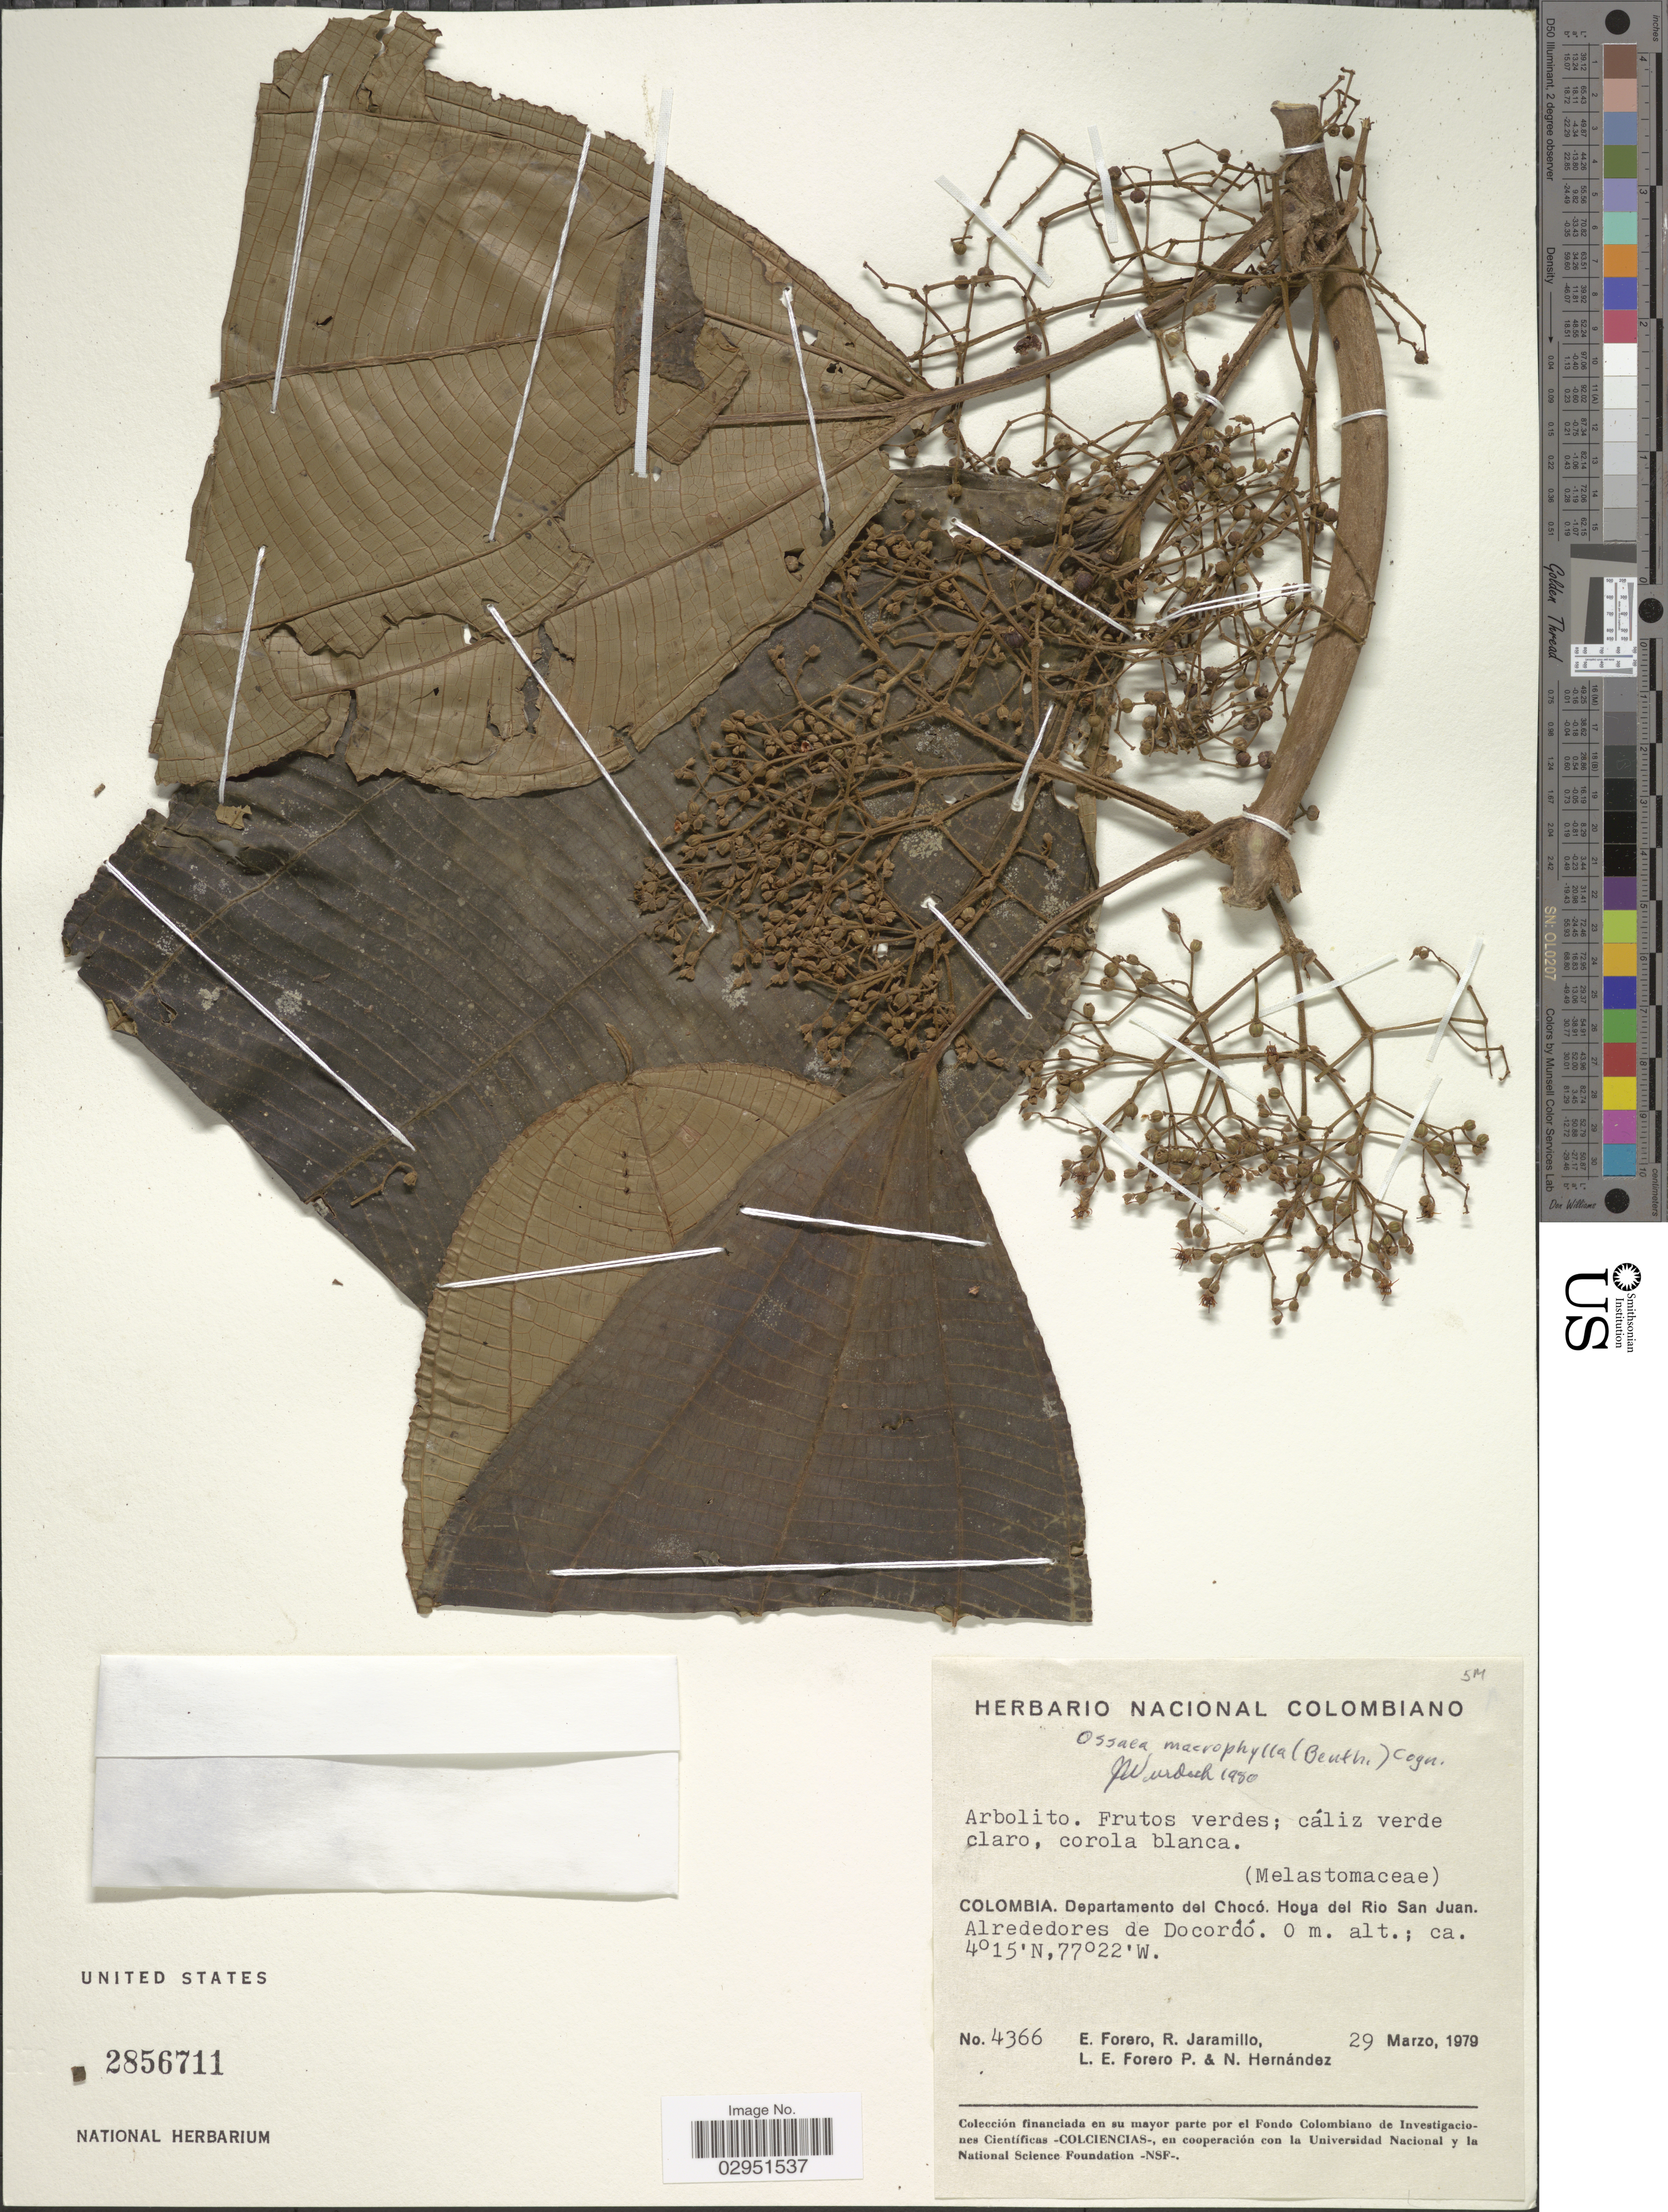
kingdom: Plantae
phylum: Tracheophyta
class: Magnoliopsida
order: Myrtales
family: Melastomataceae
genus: Ossaea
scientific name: Ossaea macrophylla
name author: (Benth.) Cogn.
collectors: E. Forero, R. Jaramillo, L. E. Forero & N. Hernandez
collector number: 4366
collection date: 1979-03-29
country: Colombia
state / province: Chocó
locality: Departamento del Chocó. Hoya del Rio San Juan. Alrededores de Docordó.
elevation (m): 0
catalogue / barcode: US 2856711